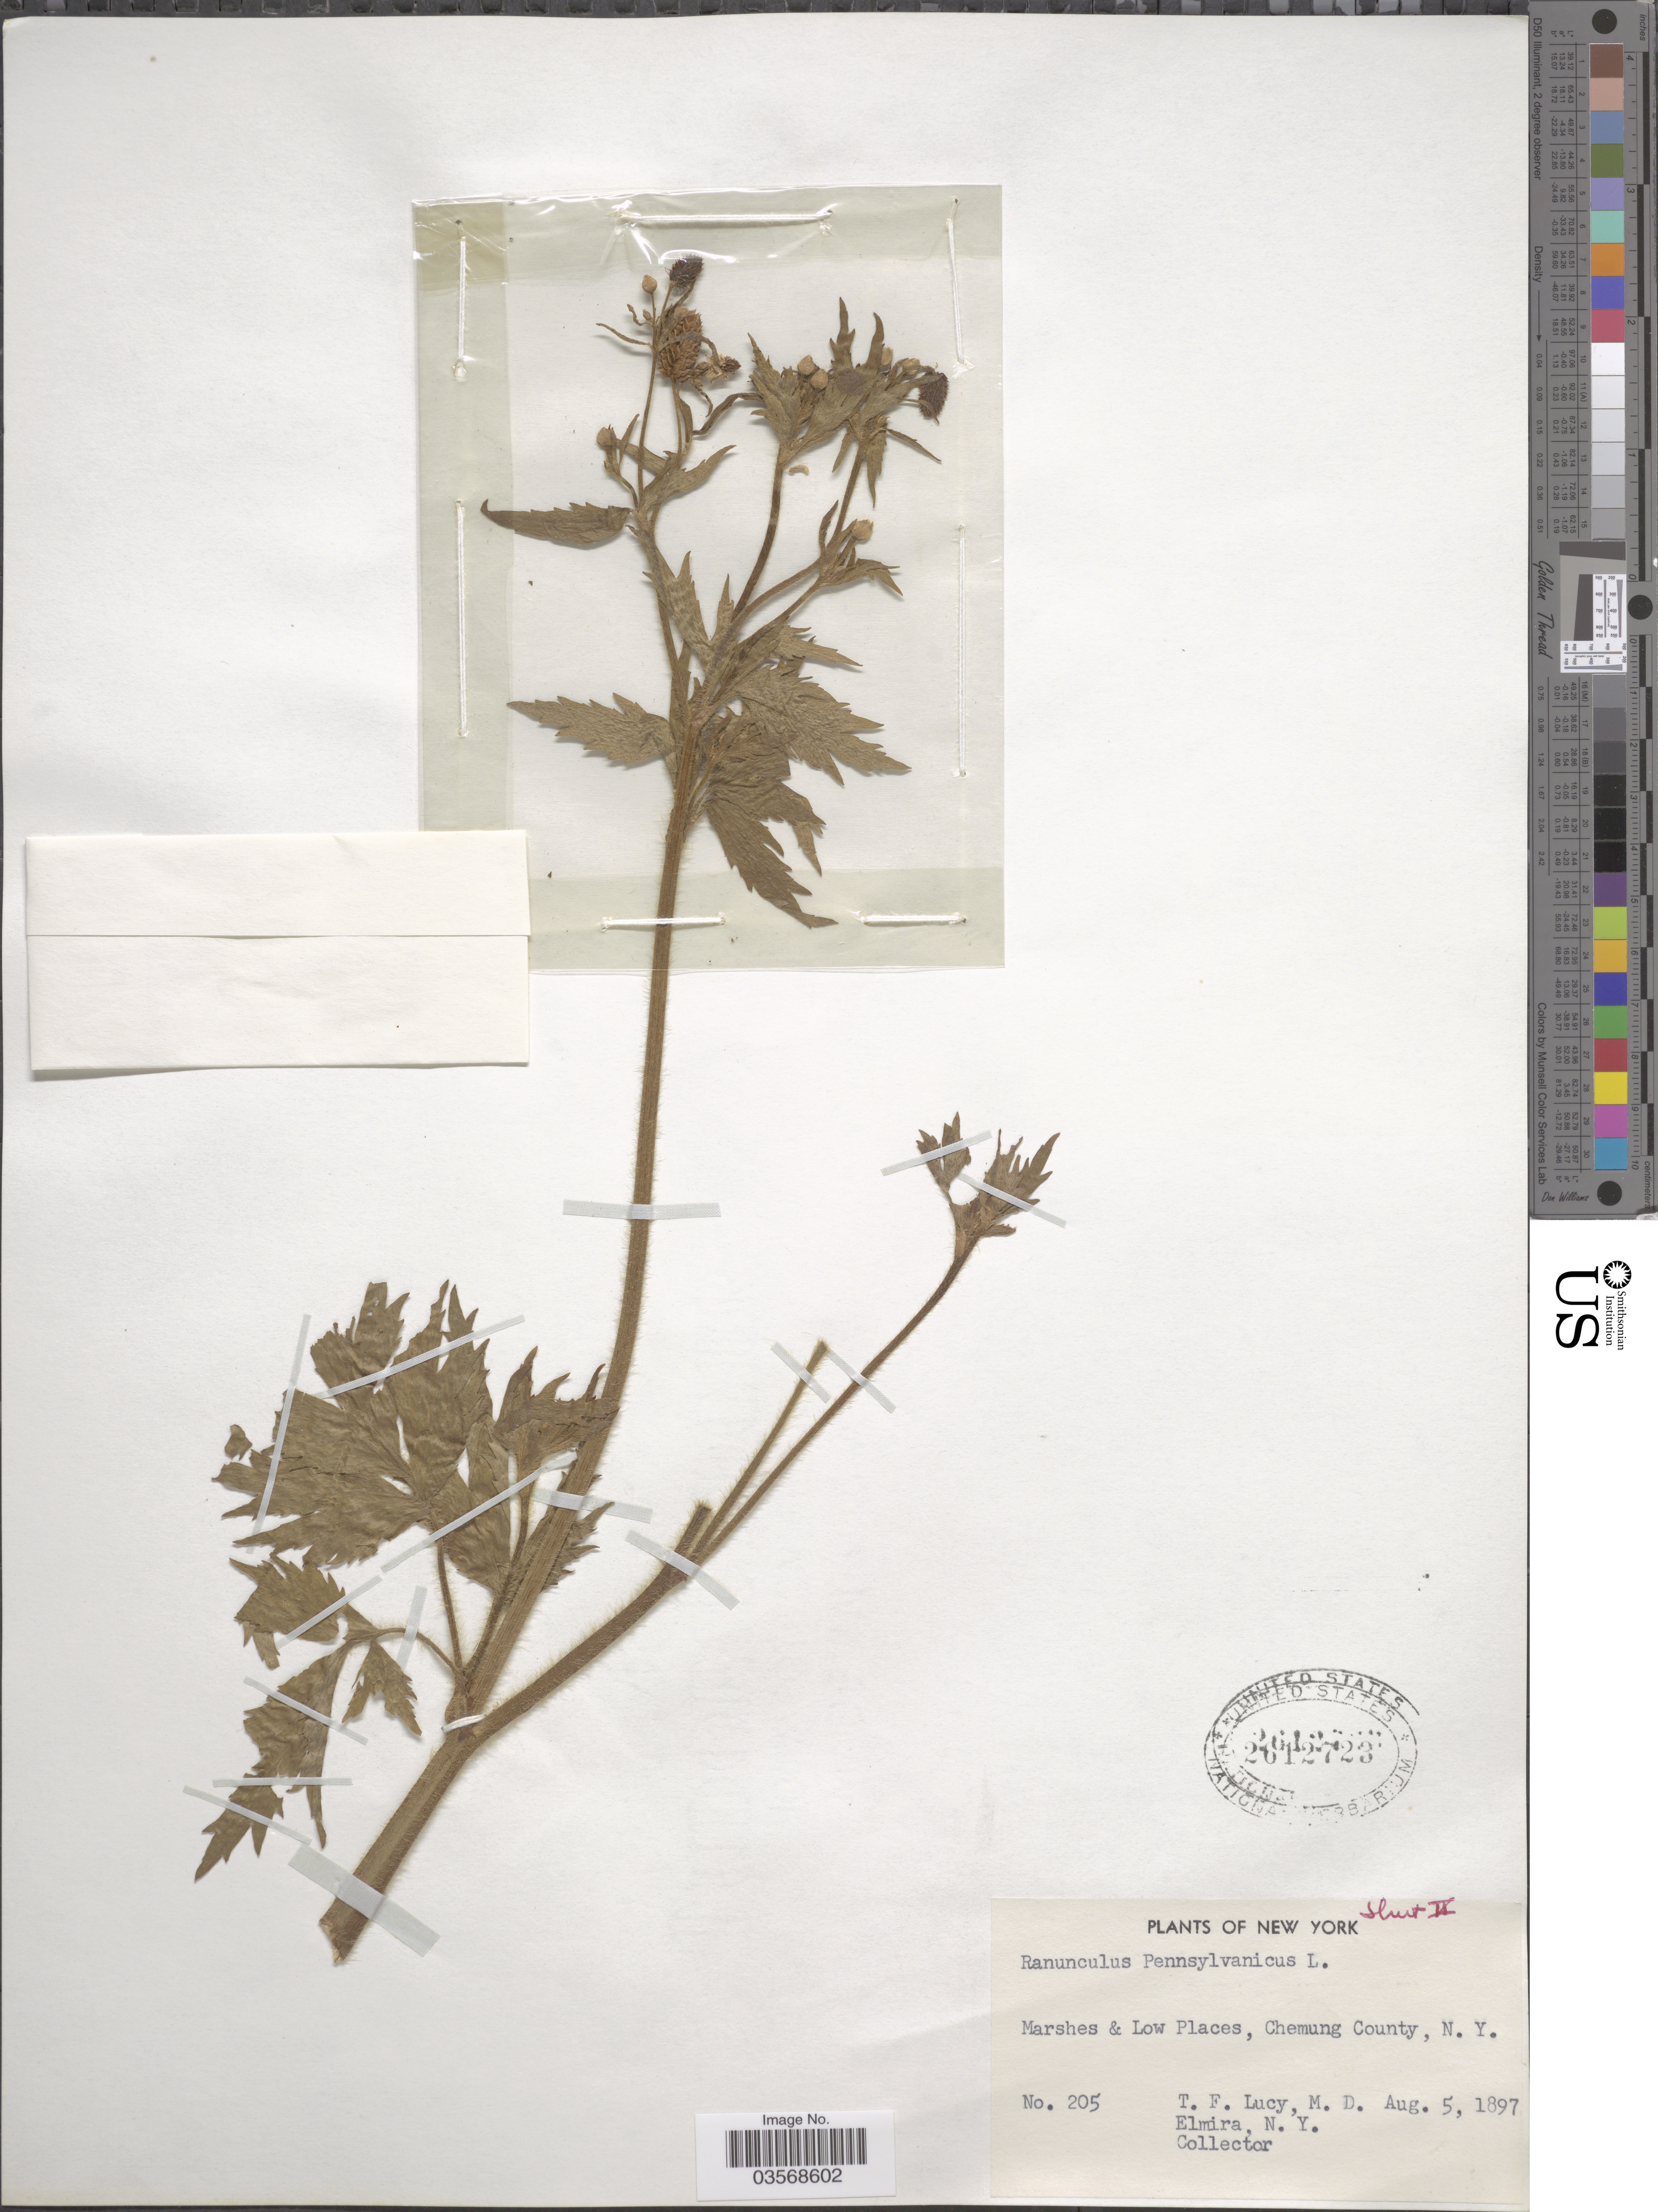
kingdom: Plantae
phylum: Tracheophyta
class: Magnoliopsida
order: Ranunculales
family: Ranunculaceae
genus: Ranunculus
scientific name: Ranunculus pensylvanicus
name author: L. f.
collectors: T. Lucy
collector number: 205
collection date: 1897-08-05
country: United States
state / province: New York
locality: Marshes & Low Places, Chemung County.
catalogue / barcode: US 2612723